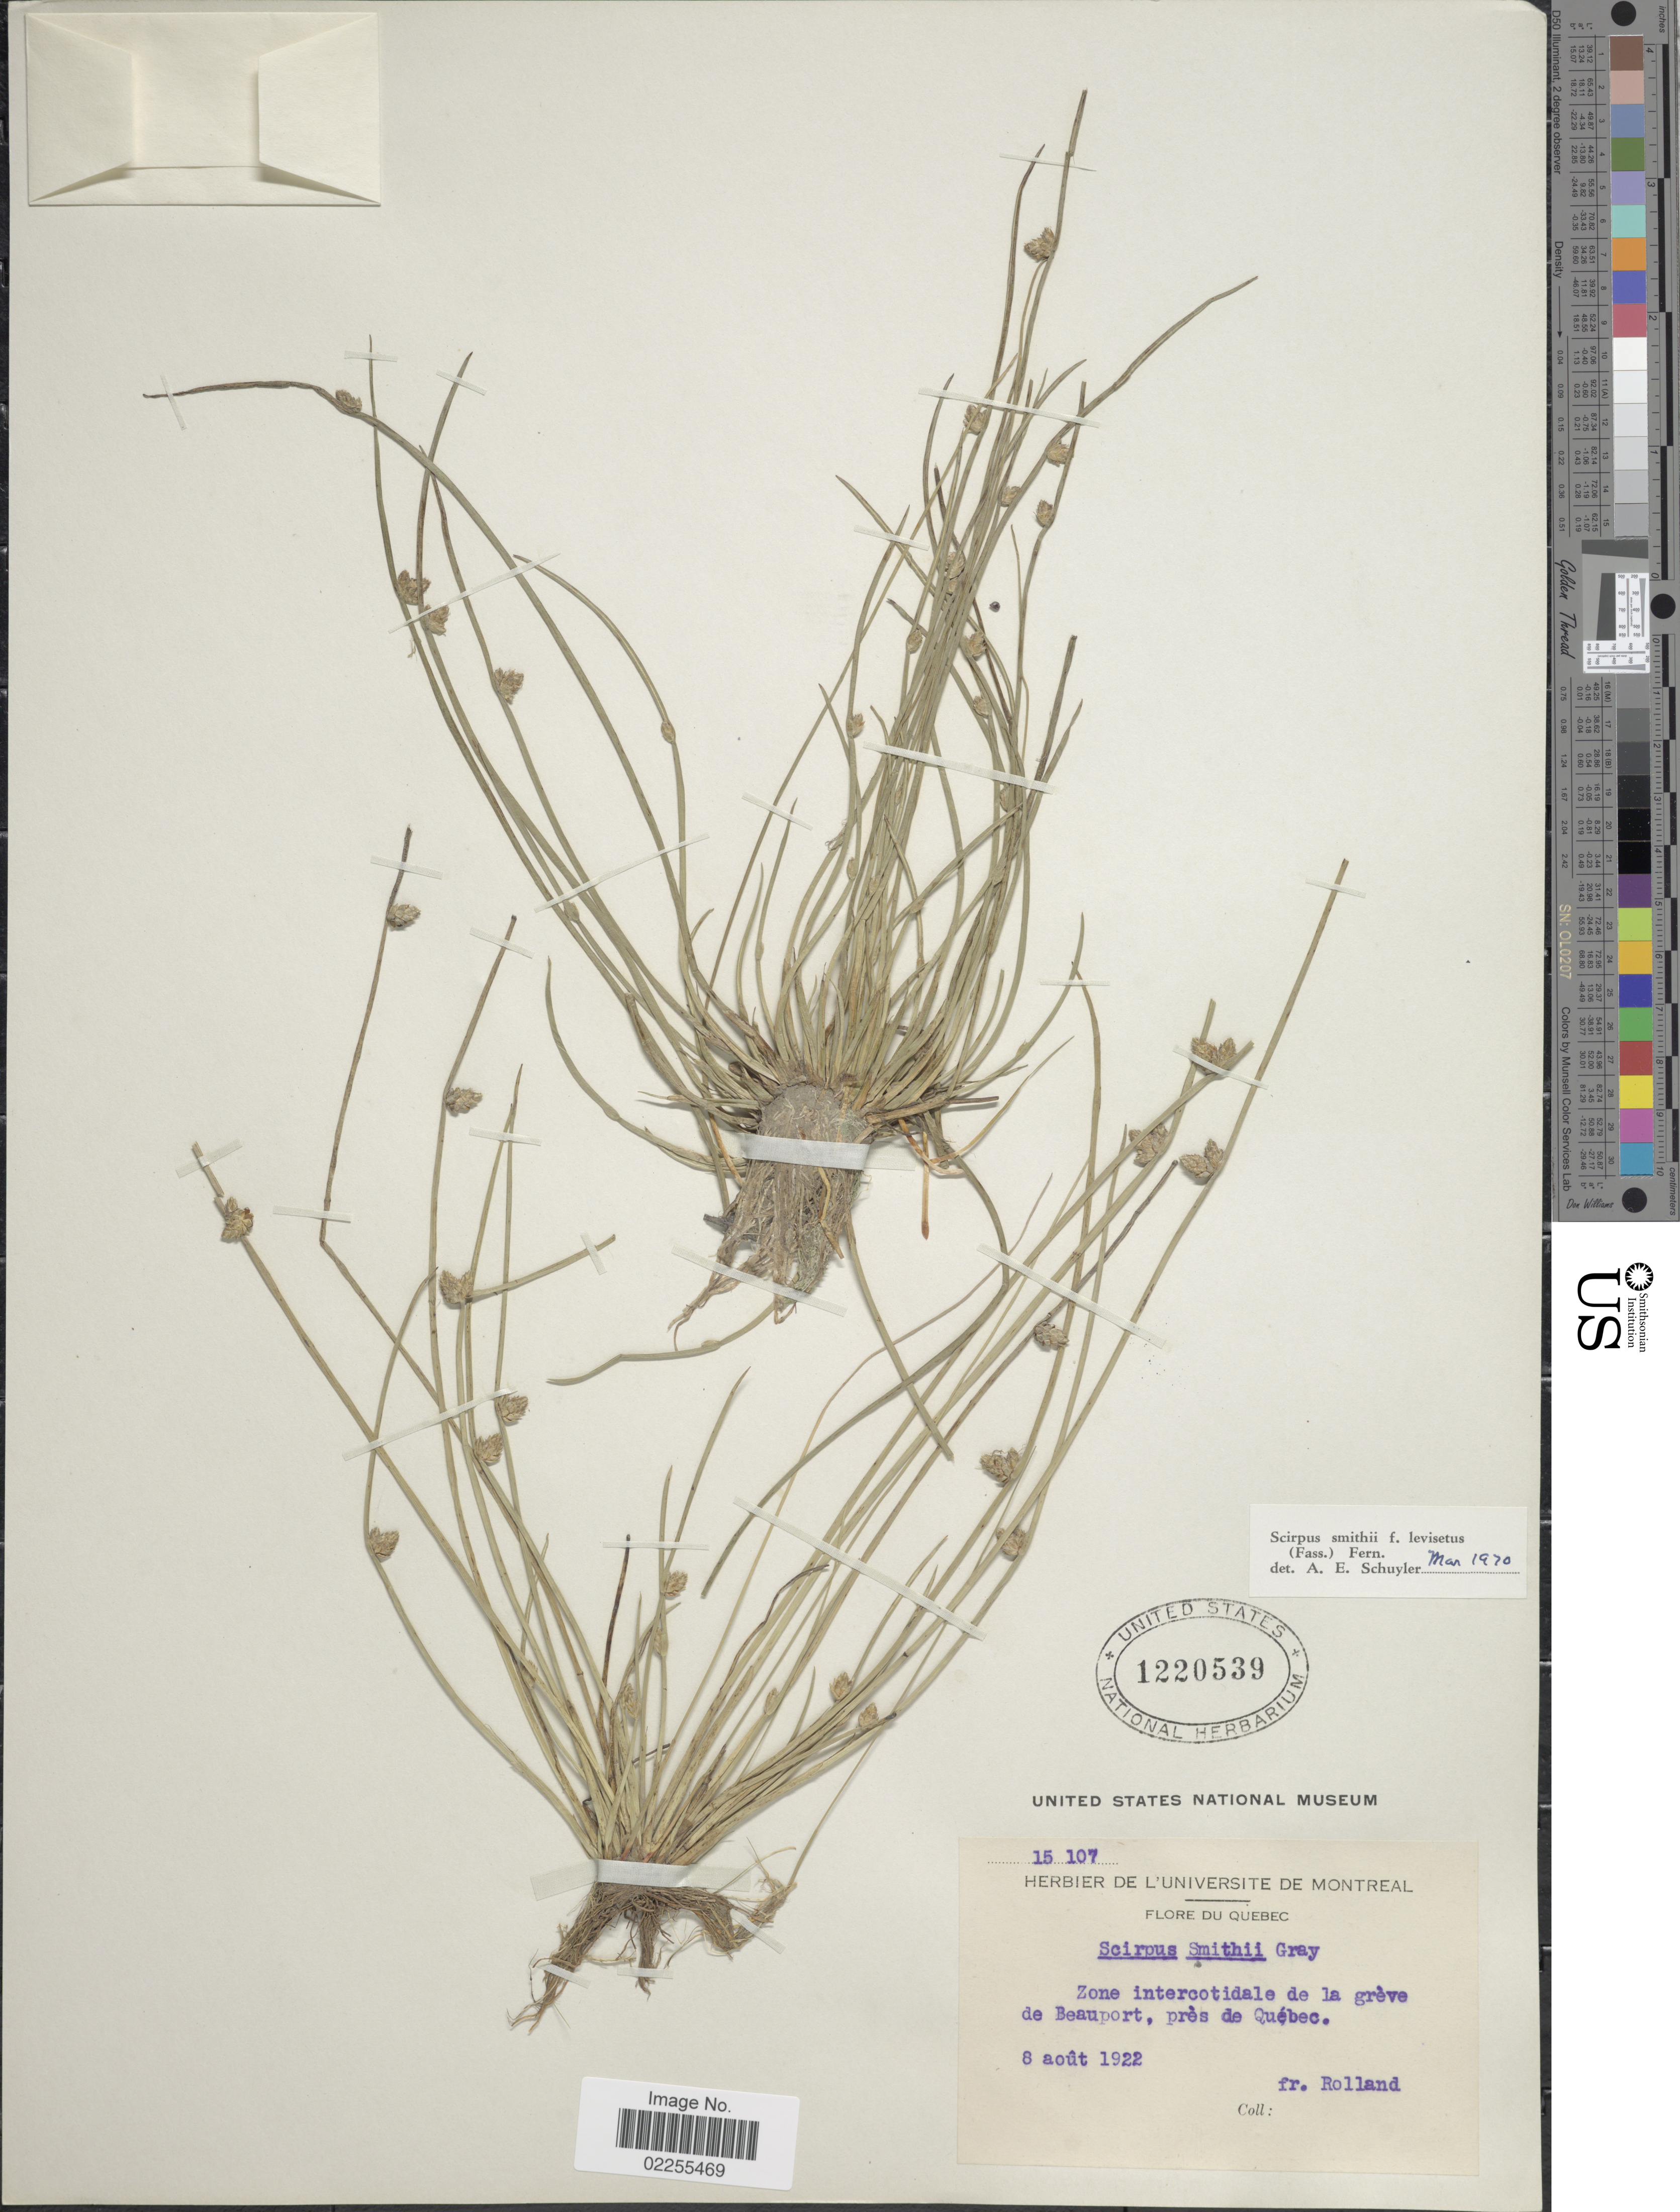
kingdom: Plantae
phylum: Tracheophyta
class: Liliopsida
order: Poales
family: Cyperaceae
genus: Schoenoplectus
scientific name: Schoenoplectus smithii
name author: (A. Gray) Soják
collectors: F. Rolland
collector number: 15107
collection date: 1922-08-08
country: Canada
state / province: Quebec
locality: Zone intercotidale de la greve de Beauport, pres de Quebec.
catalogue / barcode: US 1220539